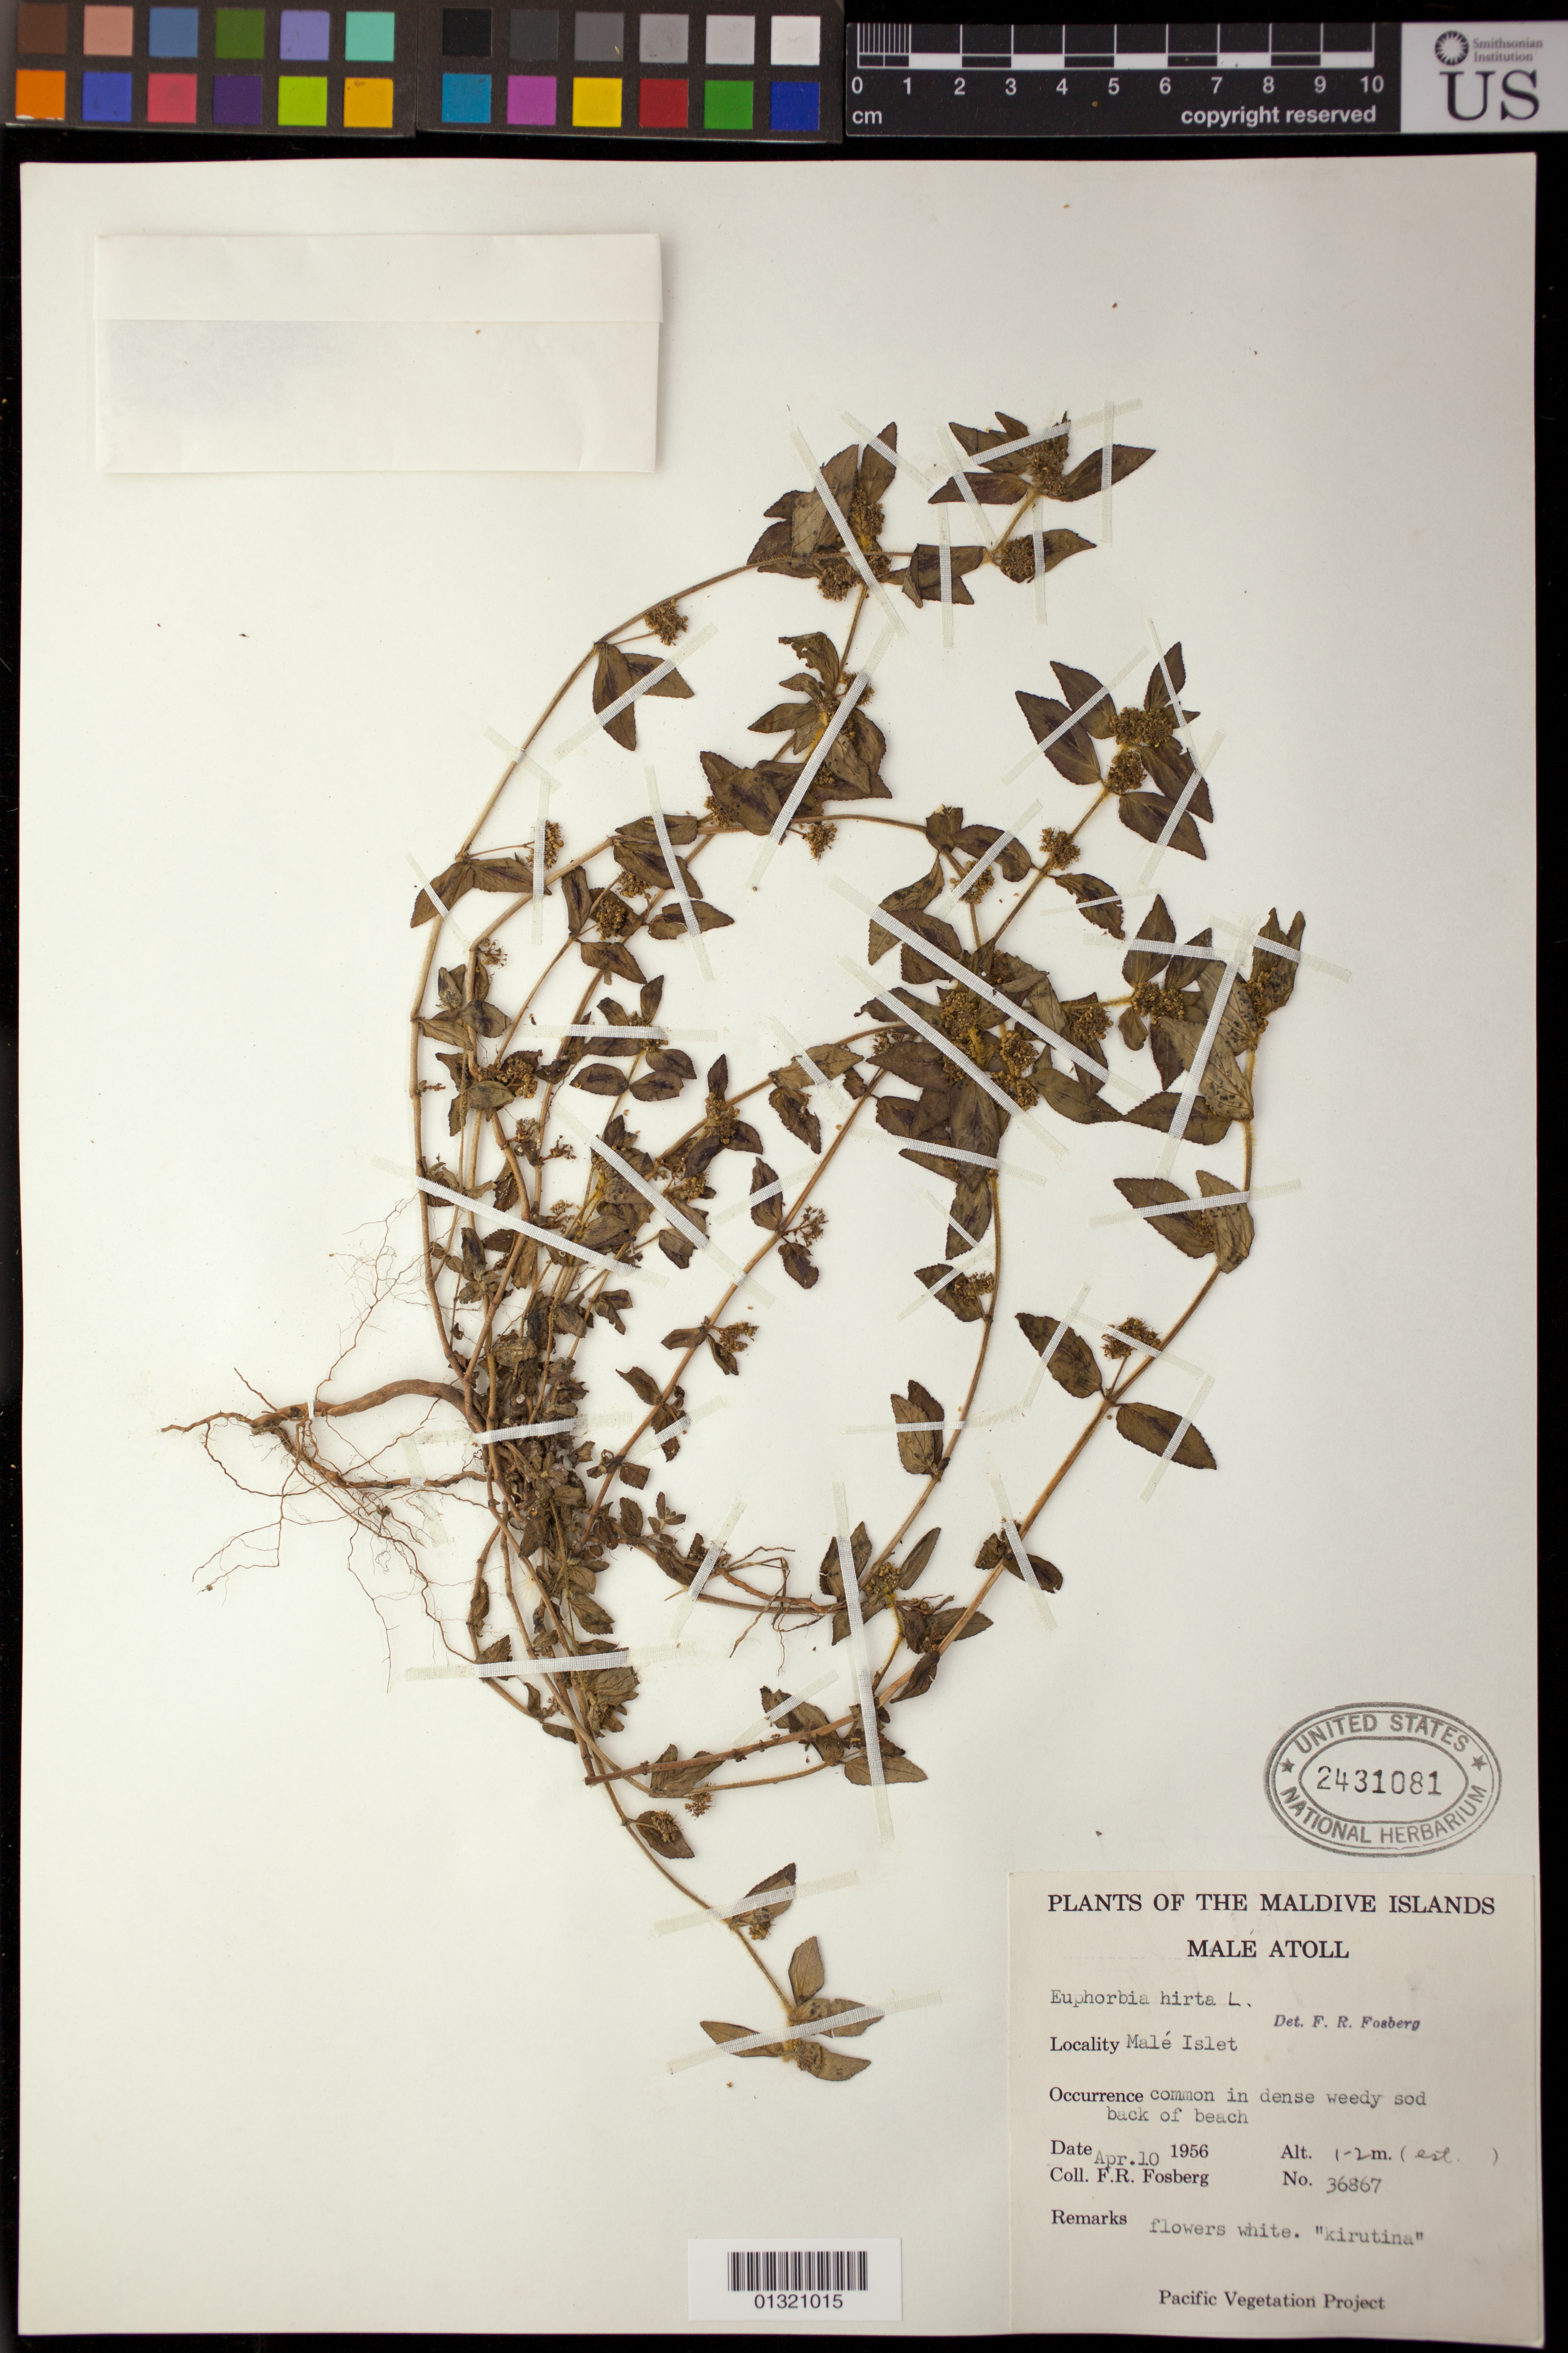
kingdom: Plantae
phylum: Tracheophyta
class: Magnoliopsida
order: Malpighiales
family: Euphorbiaceae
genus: Euphorbia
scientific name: Euphorbia hirta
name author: L.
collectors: F. R. Fosberg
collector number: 36867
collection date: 1956-04-10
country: Maldive Islands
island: Male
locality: Male Atoll, Malé Islet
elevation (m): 1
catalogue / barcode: US 2431081